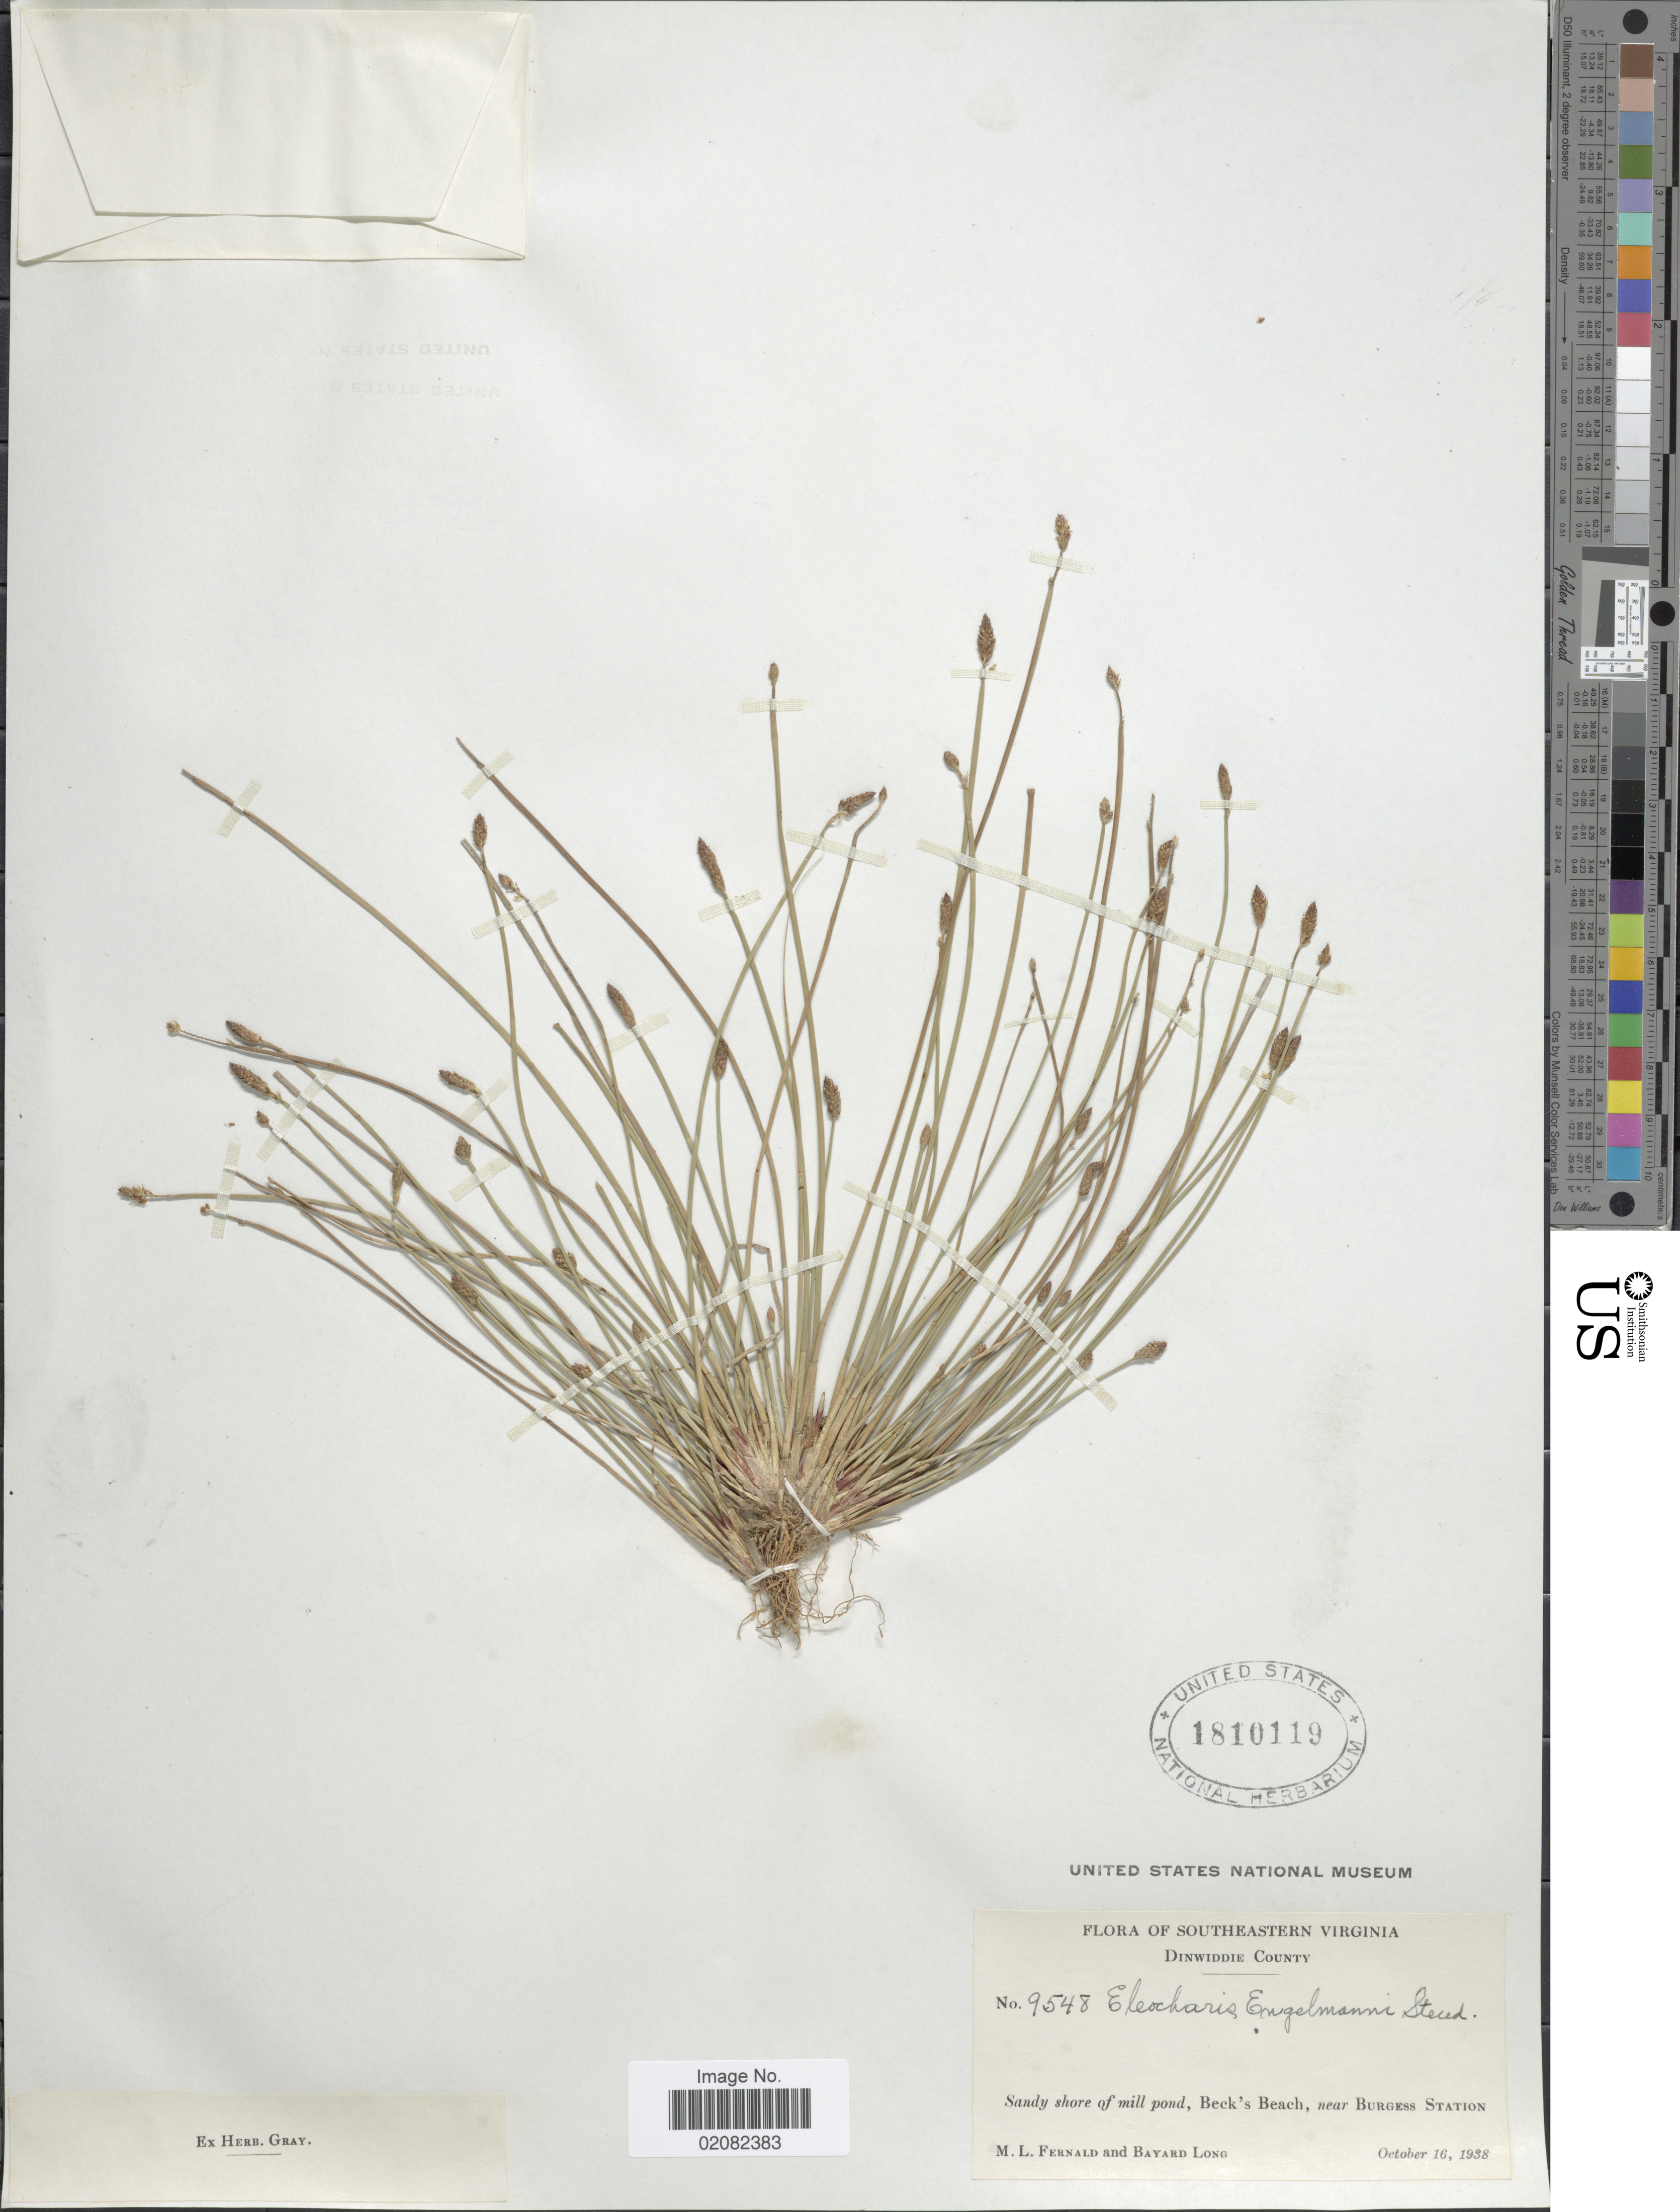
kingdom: Plantae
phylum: Tracheophyta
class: Liliopsida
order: Poales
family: Cyperaceae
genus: Eleocharis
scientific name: Eleocharis engelmannii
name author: Steud.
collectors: M. L. Fernald & B. Long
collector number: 9548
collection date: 1938-10-16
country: United States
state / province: Virginia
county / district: Dinwiddie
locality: Southeastern Virginia, Dinwiddie County, Beck's Beach, near Burgess Station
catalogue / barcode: US 1810119